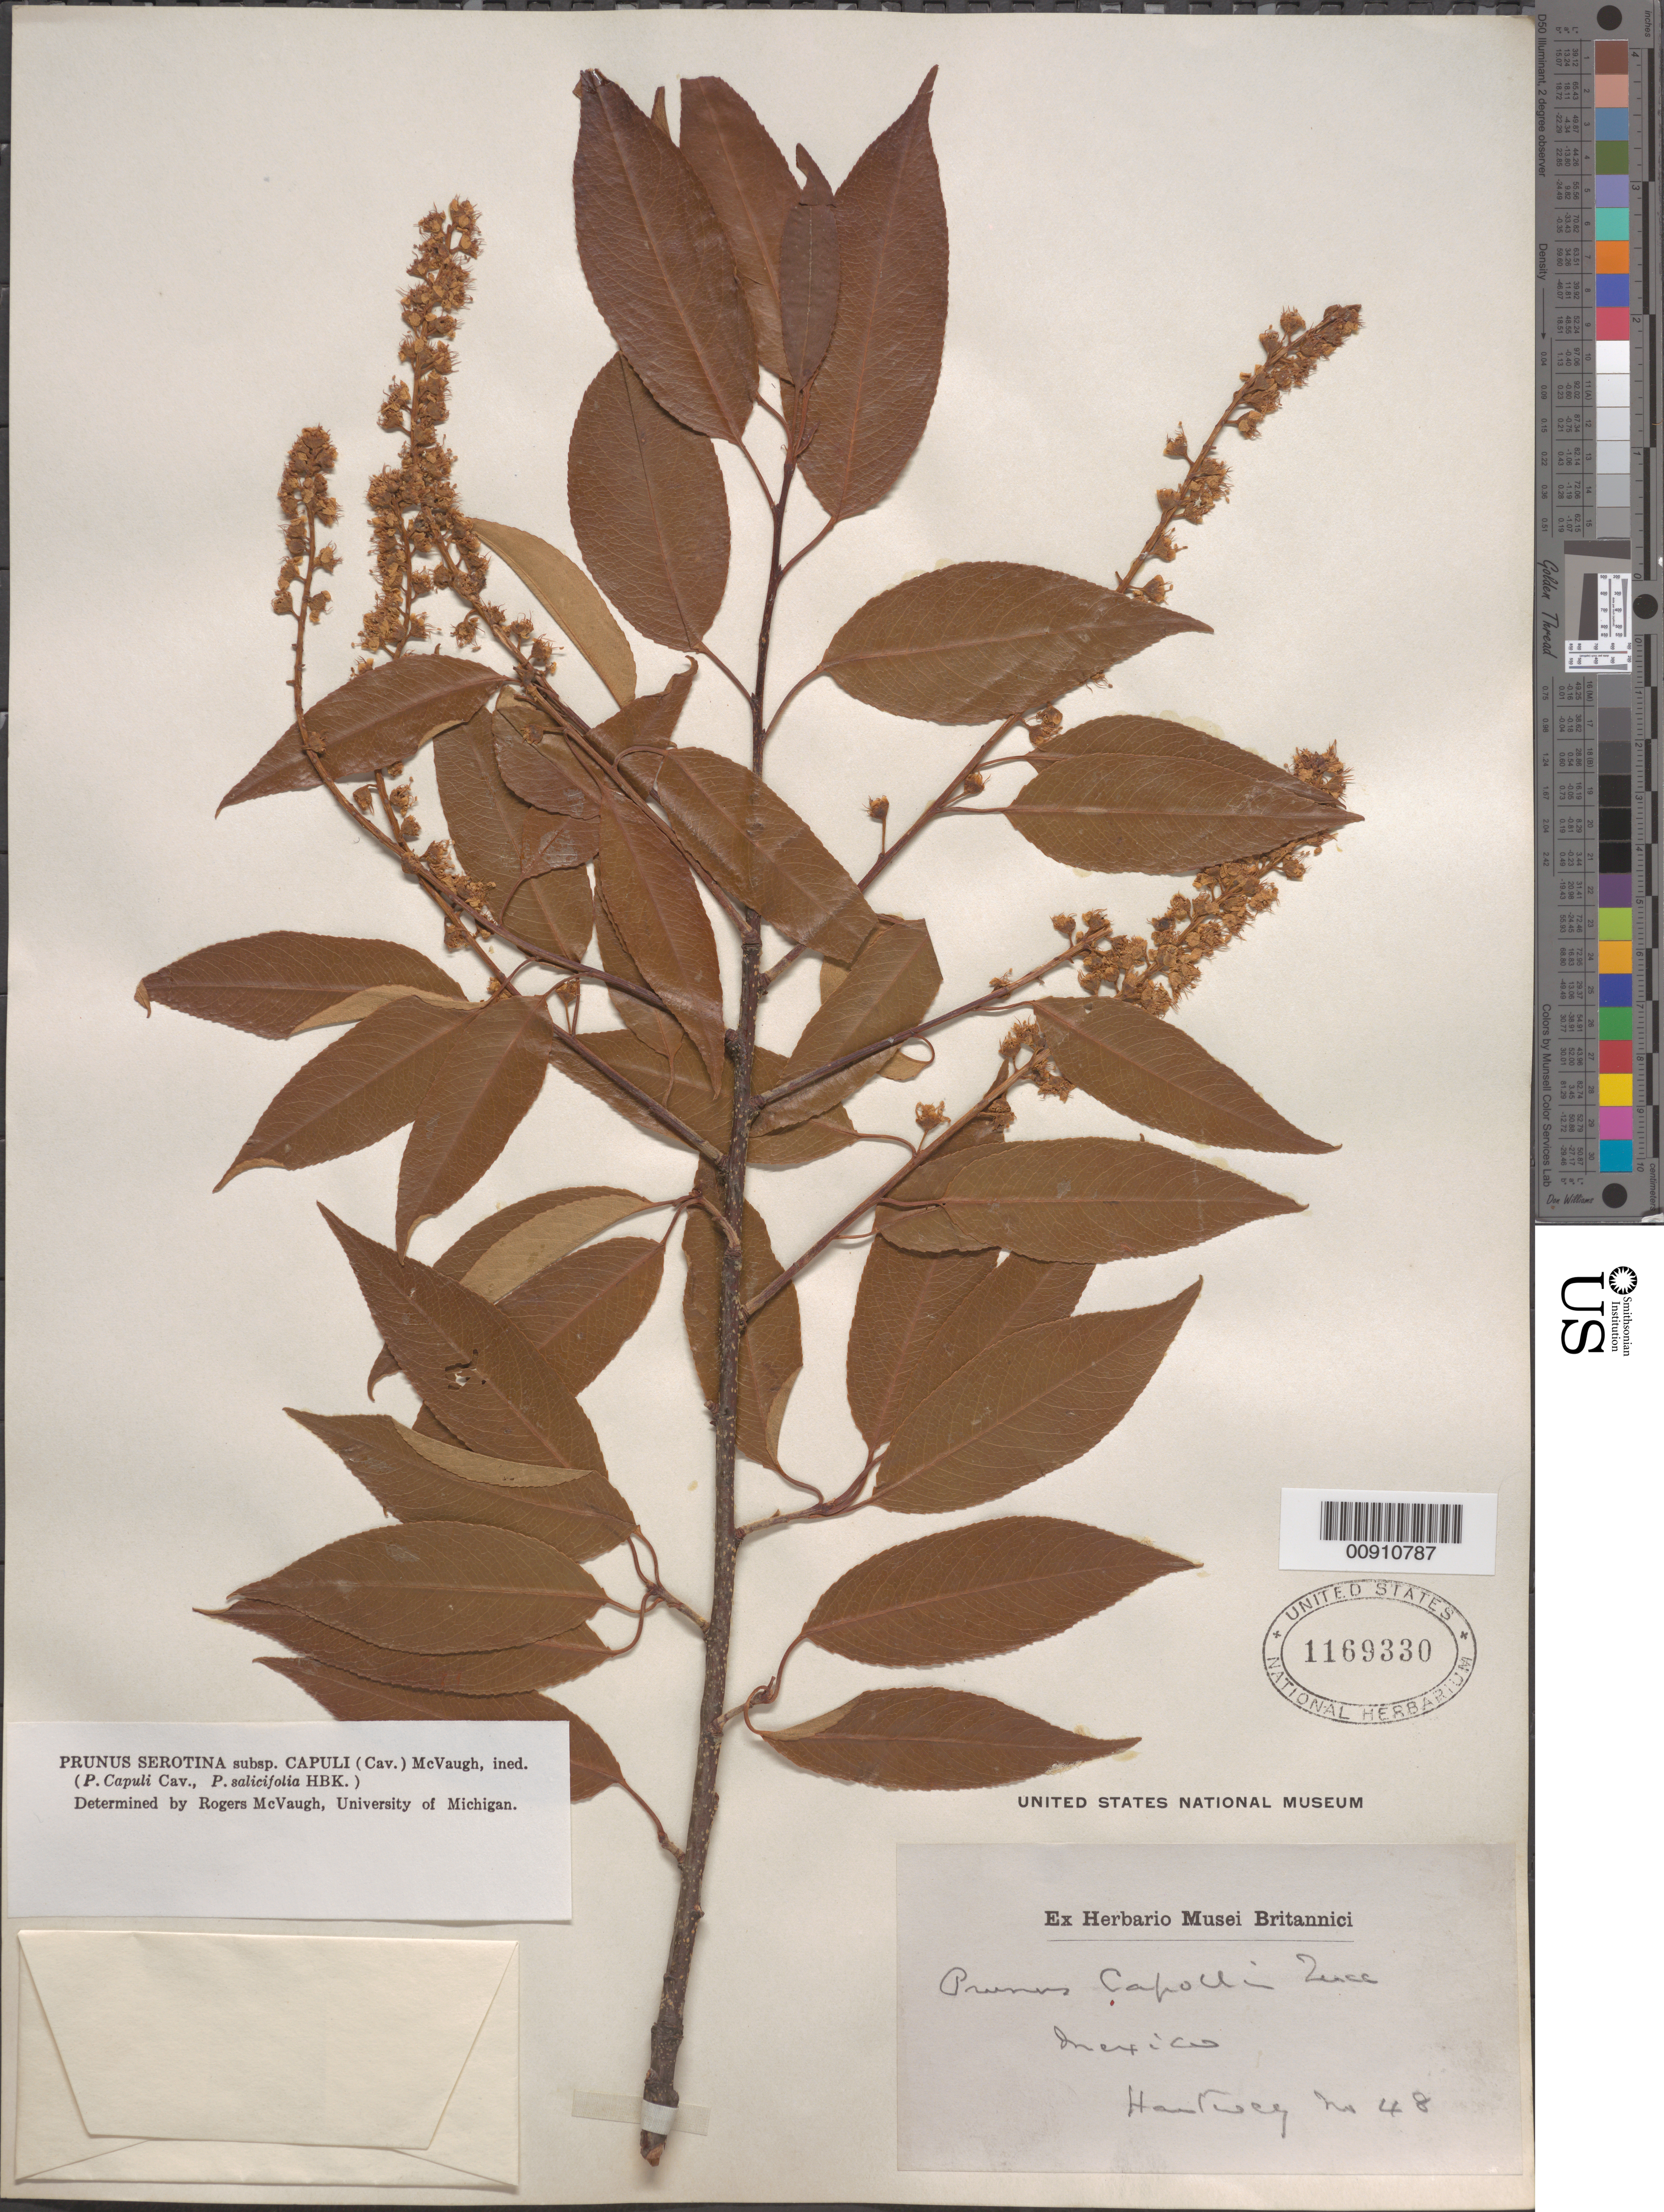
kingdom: Plantae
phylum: Tracheophyta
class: Magnoliopsida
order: Rosales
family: Rosaceae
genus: Prunus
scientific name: Prunus serotina var. salicifolia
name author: (Kunth) Koehne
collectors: Hartweg, --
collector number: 48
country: Mexico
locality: Mexico.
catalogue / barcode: US 1169330